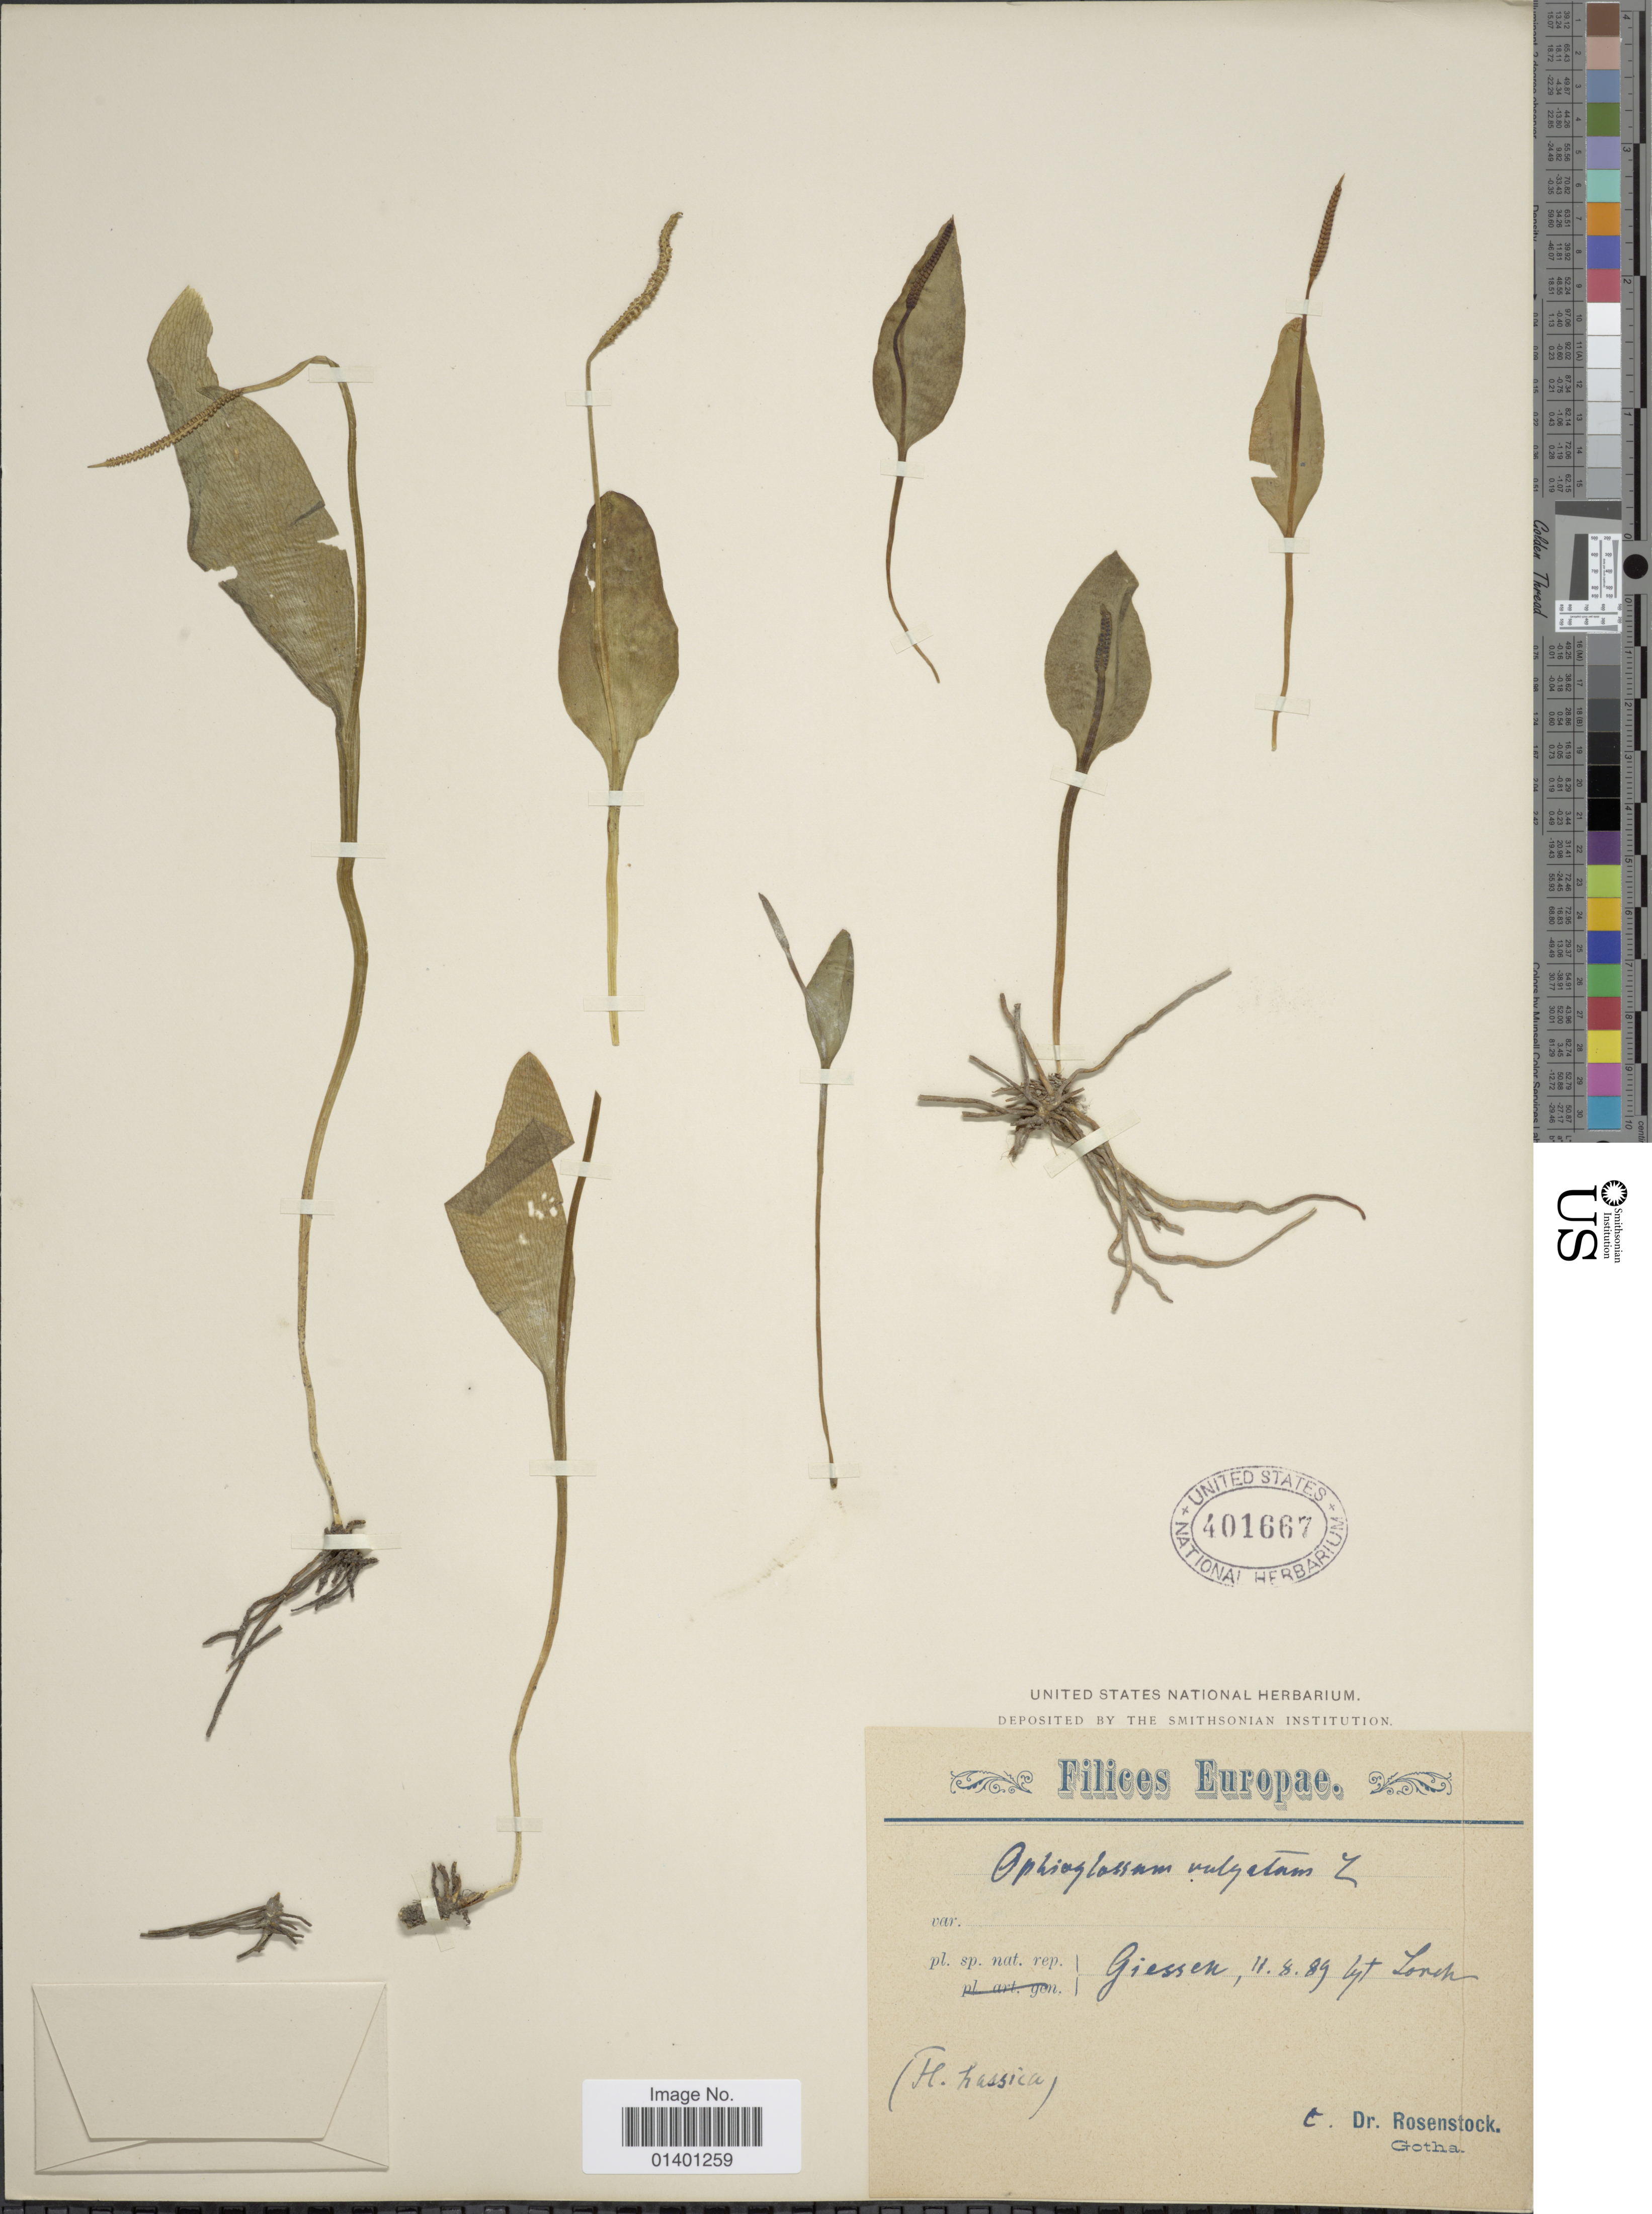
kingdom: Plantae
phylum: Tracheophyta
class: Polypodiopsida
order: Ophioglossales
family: Ophioglossaceae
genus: Ophioglossum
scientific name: Ophioglossum vulgatum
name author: L.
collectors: E. Rosenstock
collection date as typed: Transcribed d/m/y: 11/8/89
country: Germany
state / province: Hesse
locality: Europae, Giessen, Lorch, (Fl. Lassica) [interpreted]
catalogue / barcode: US 401667